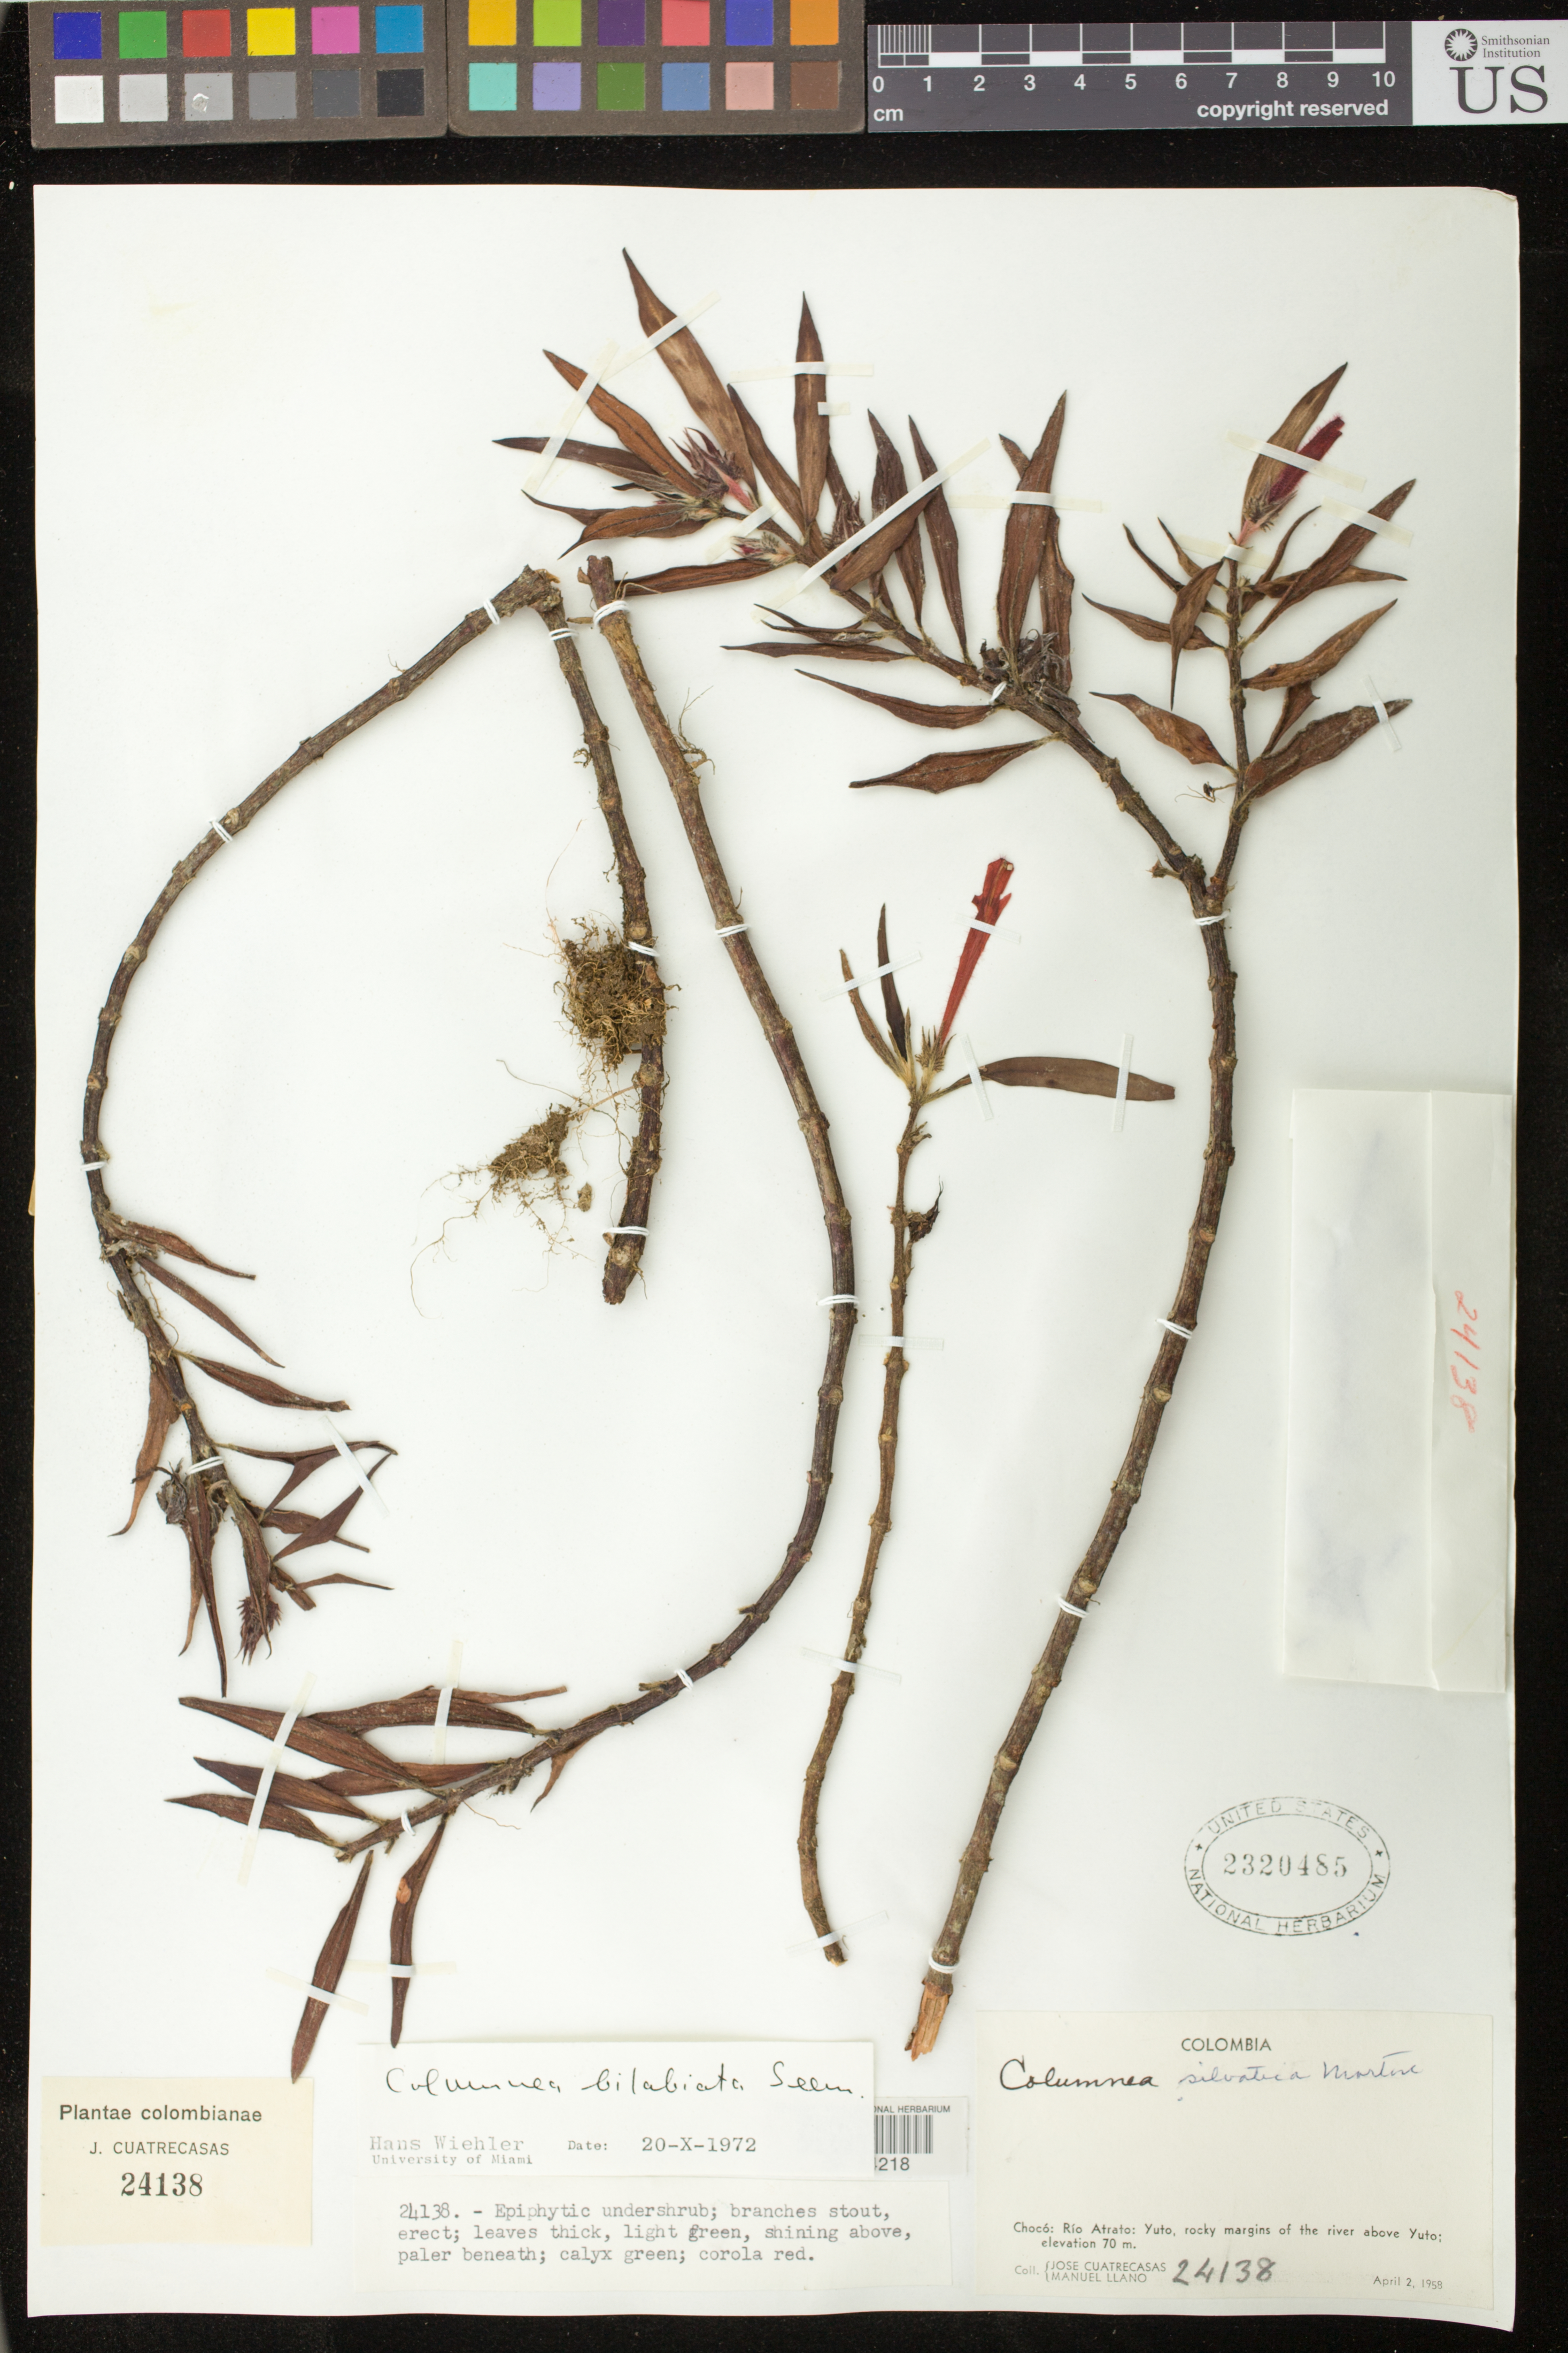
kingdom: Plantae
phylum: Tracheophyta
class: Magnoliopsida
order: Lamiales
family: Gesneriaceae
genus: Columnea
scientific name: Columnea bilabiata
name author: Seem.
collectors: J. Cuatrecasas & M. Llano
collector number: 24138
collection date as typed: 02 Apr 1958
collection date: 1958-04-02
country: Colombia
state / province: Chocó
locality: Rio Atrato, above Yuto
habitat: Rocky margins of the river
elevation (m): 70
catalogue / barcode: US 2320485